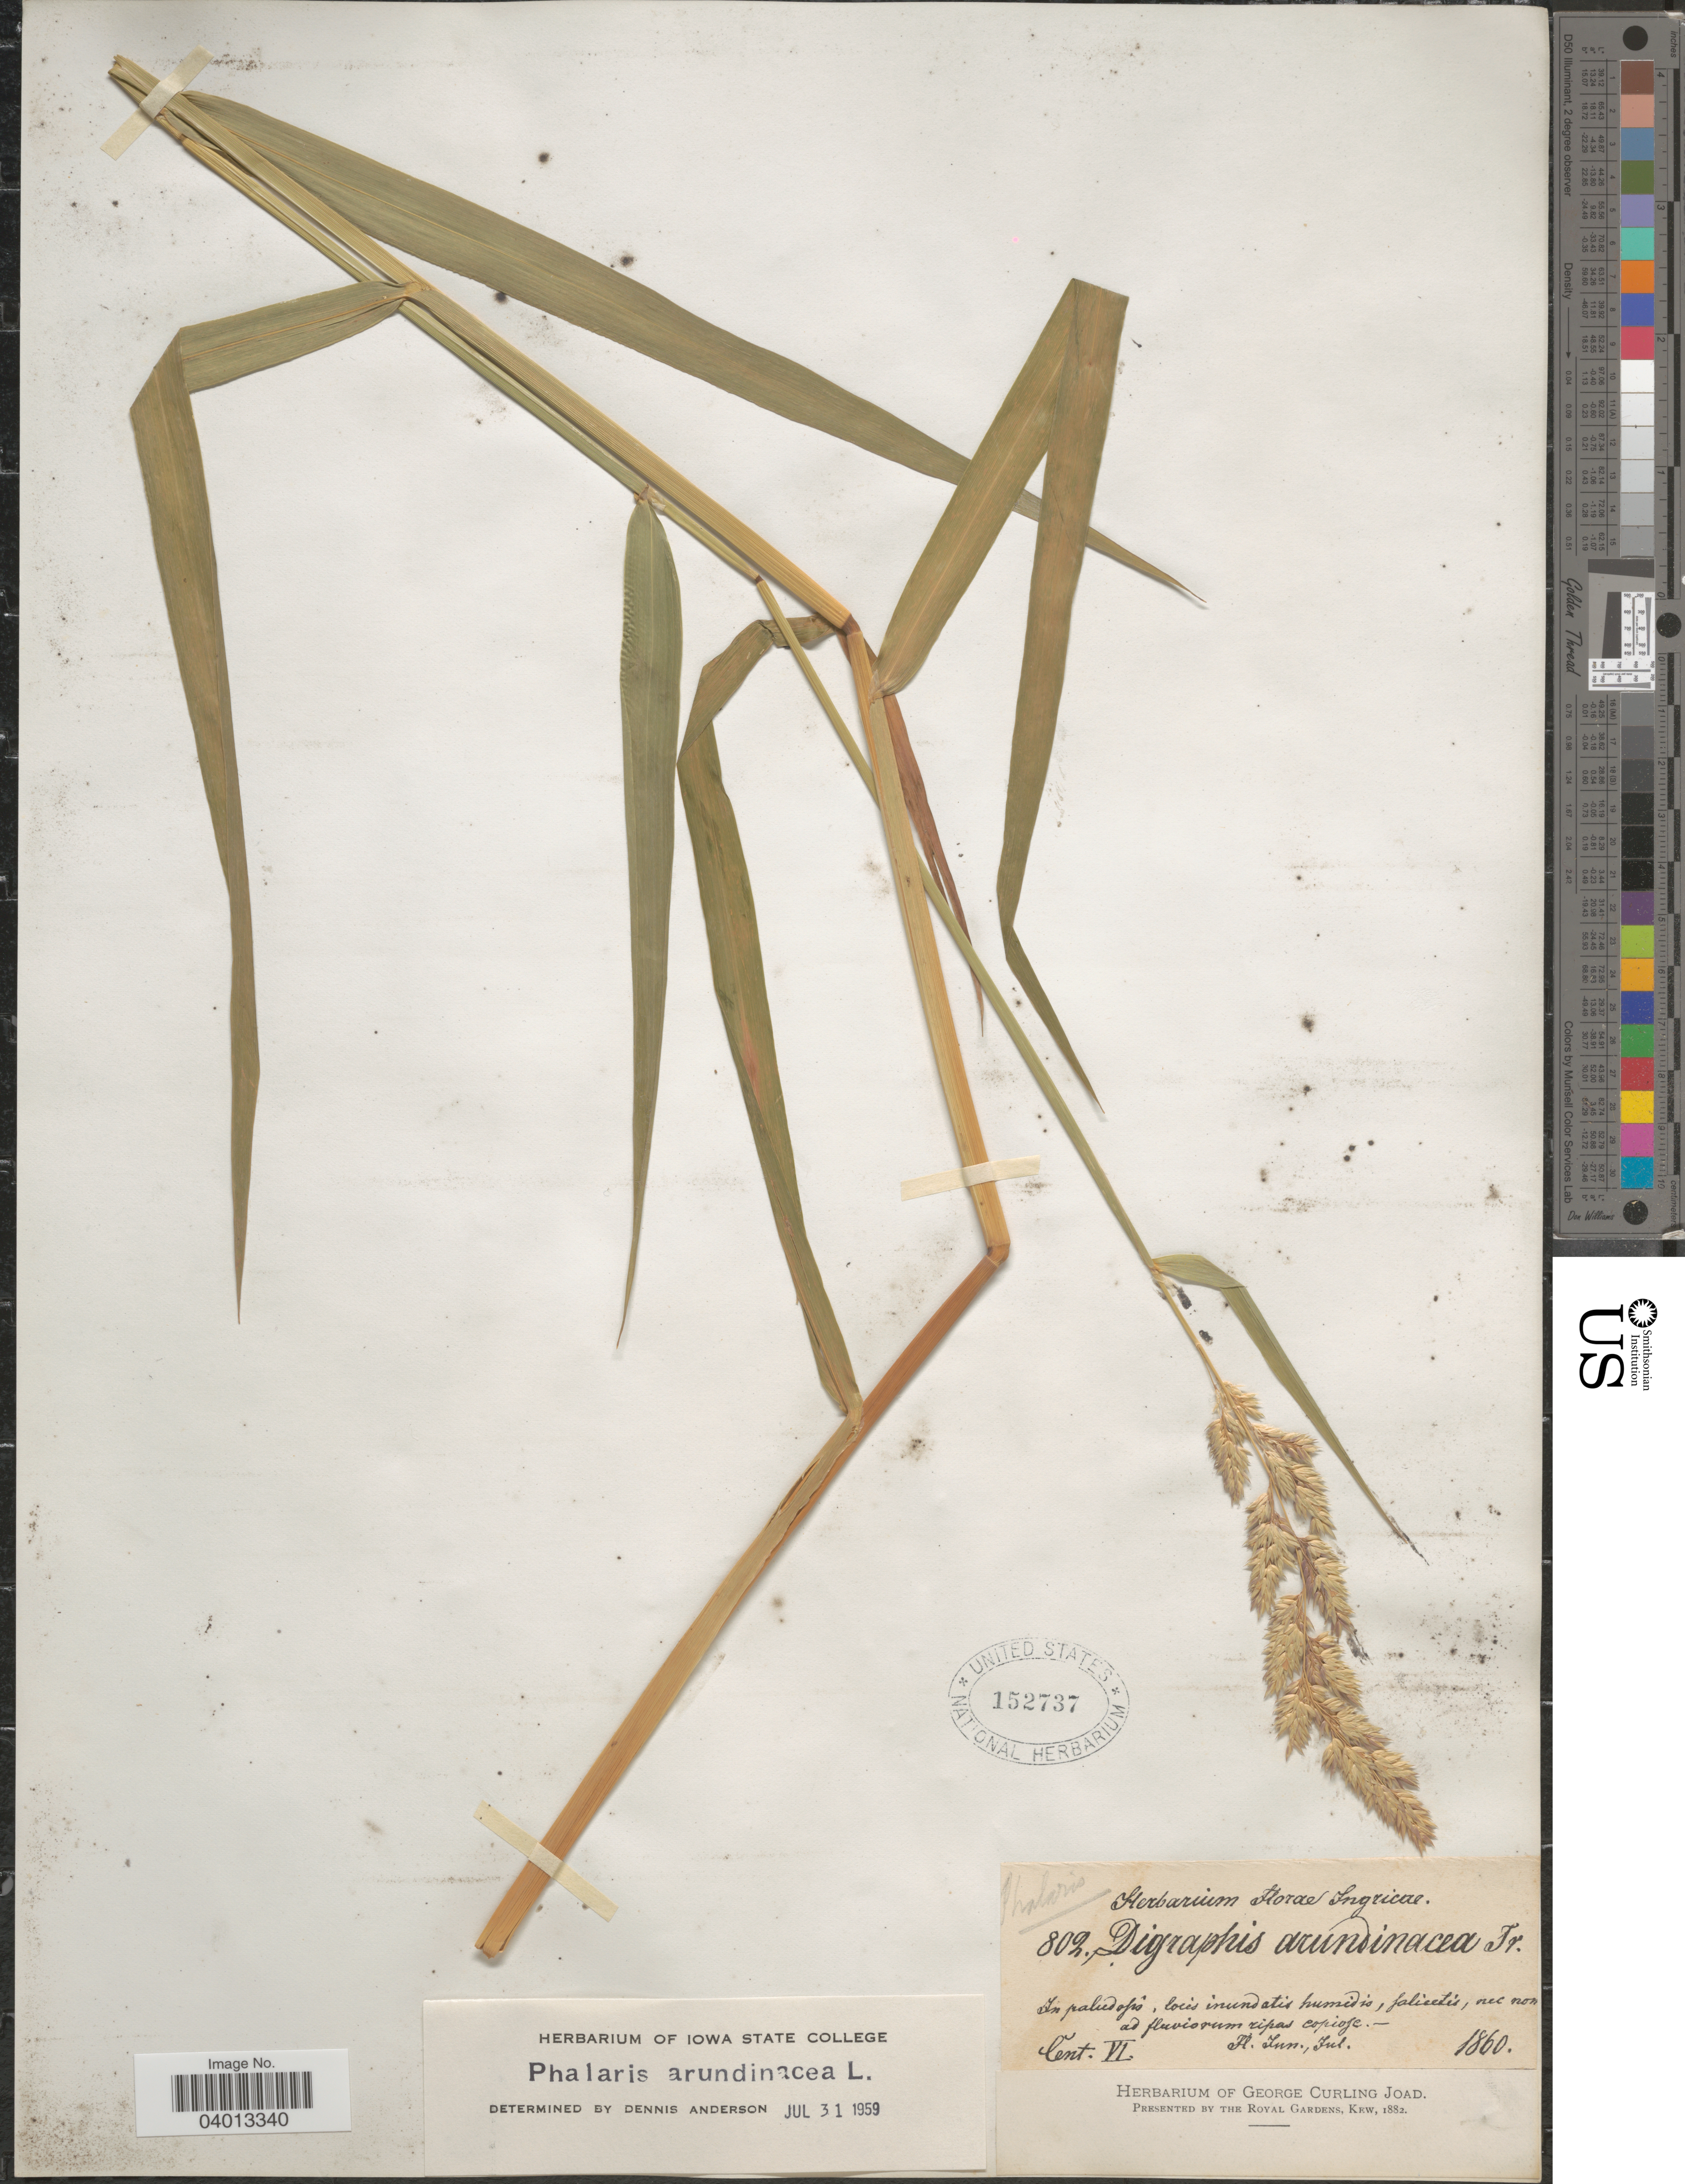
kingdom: Plantae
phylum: Tracheophyta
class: Liliopsida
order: Poales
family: Poaceae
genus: Phalaris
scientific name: Phalaris arundinacea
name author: L.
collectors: ex herb. Florae Ingricae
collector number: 802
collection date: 1860-06/1860-07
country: Russian Federation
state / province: Leningrad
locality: In paludosis, locis inundatis humidis , falicetis, nec non ad fluviorum ripas copiose. Ingricae.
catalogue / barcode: US 152737